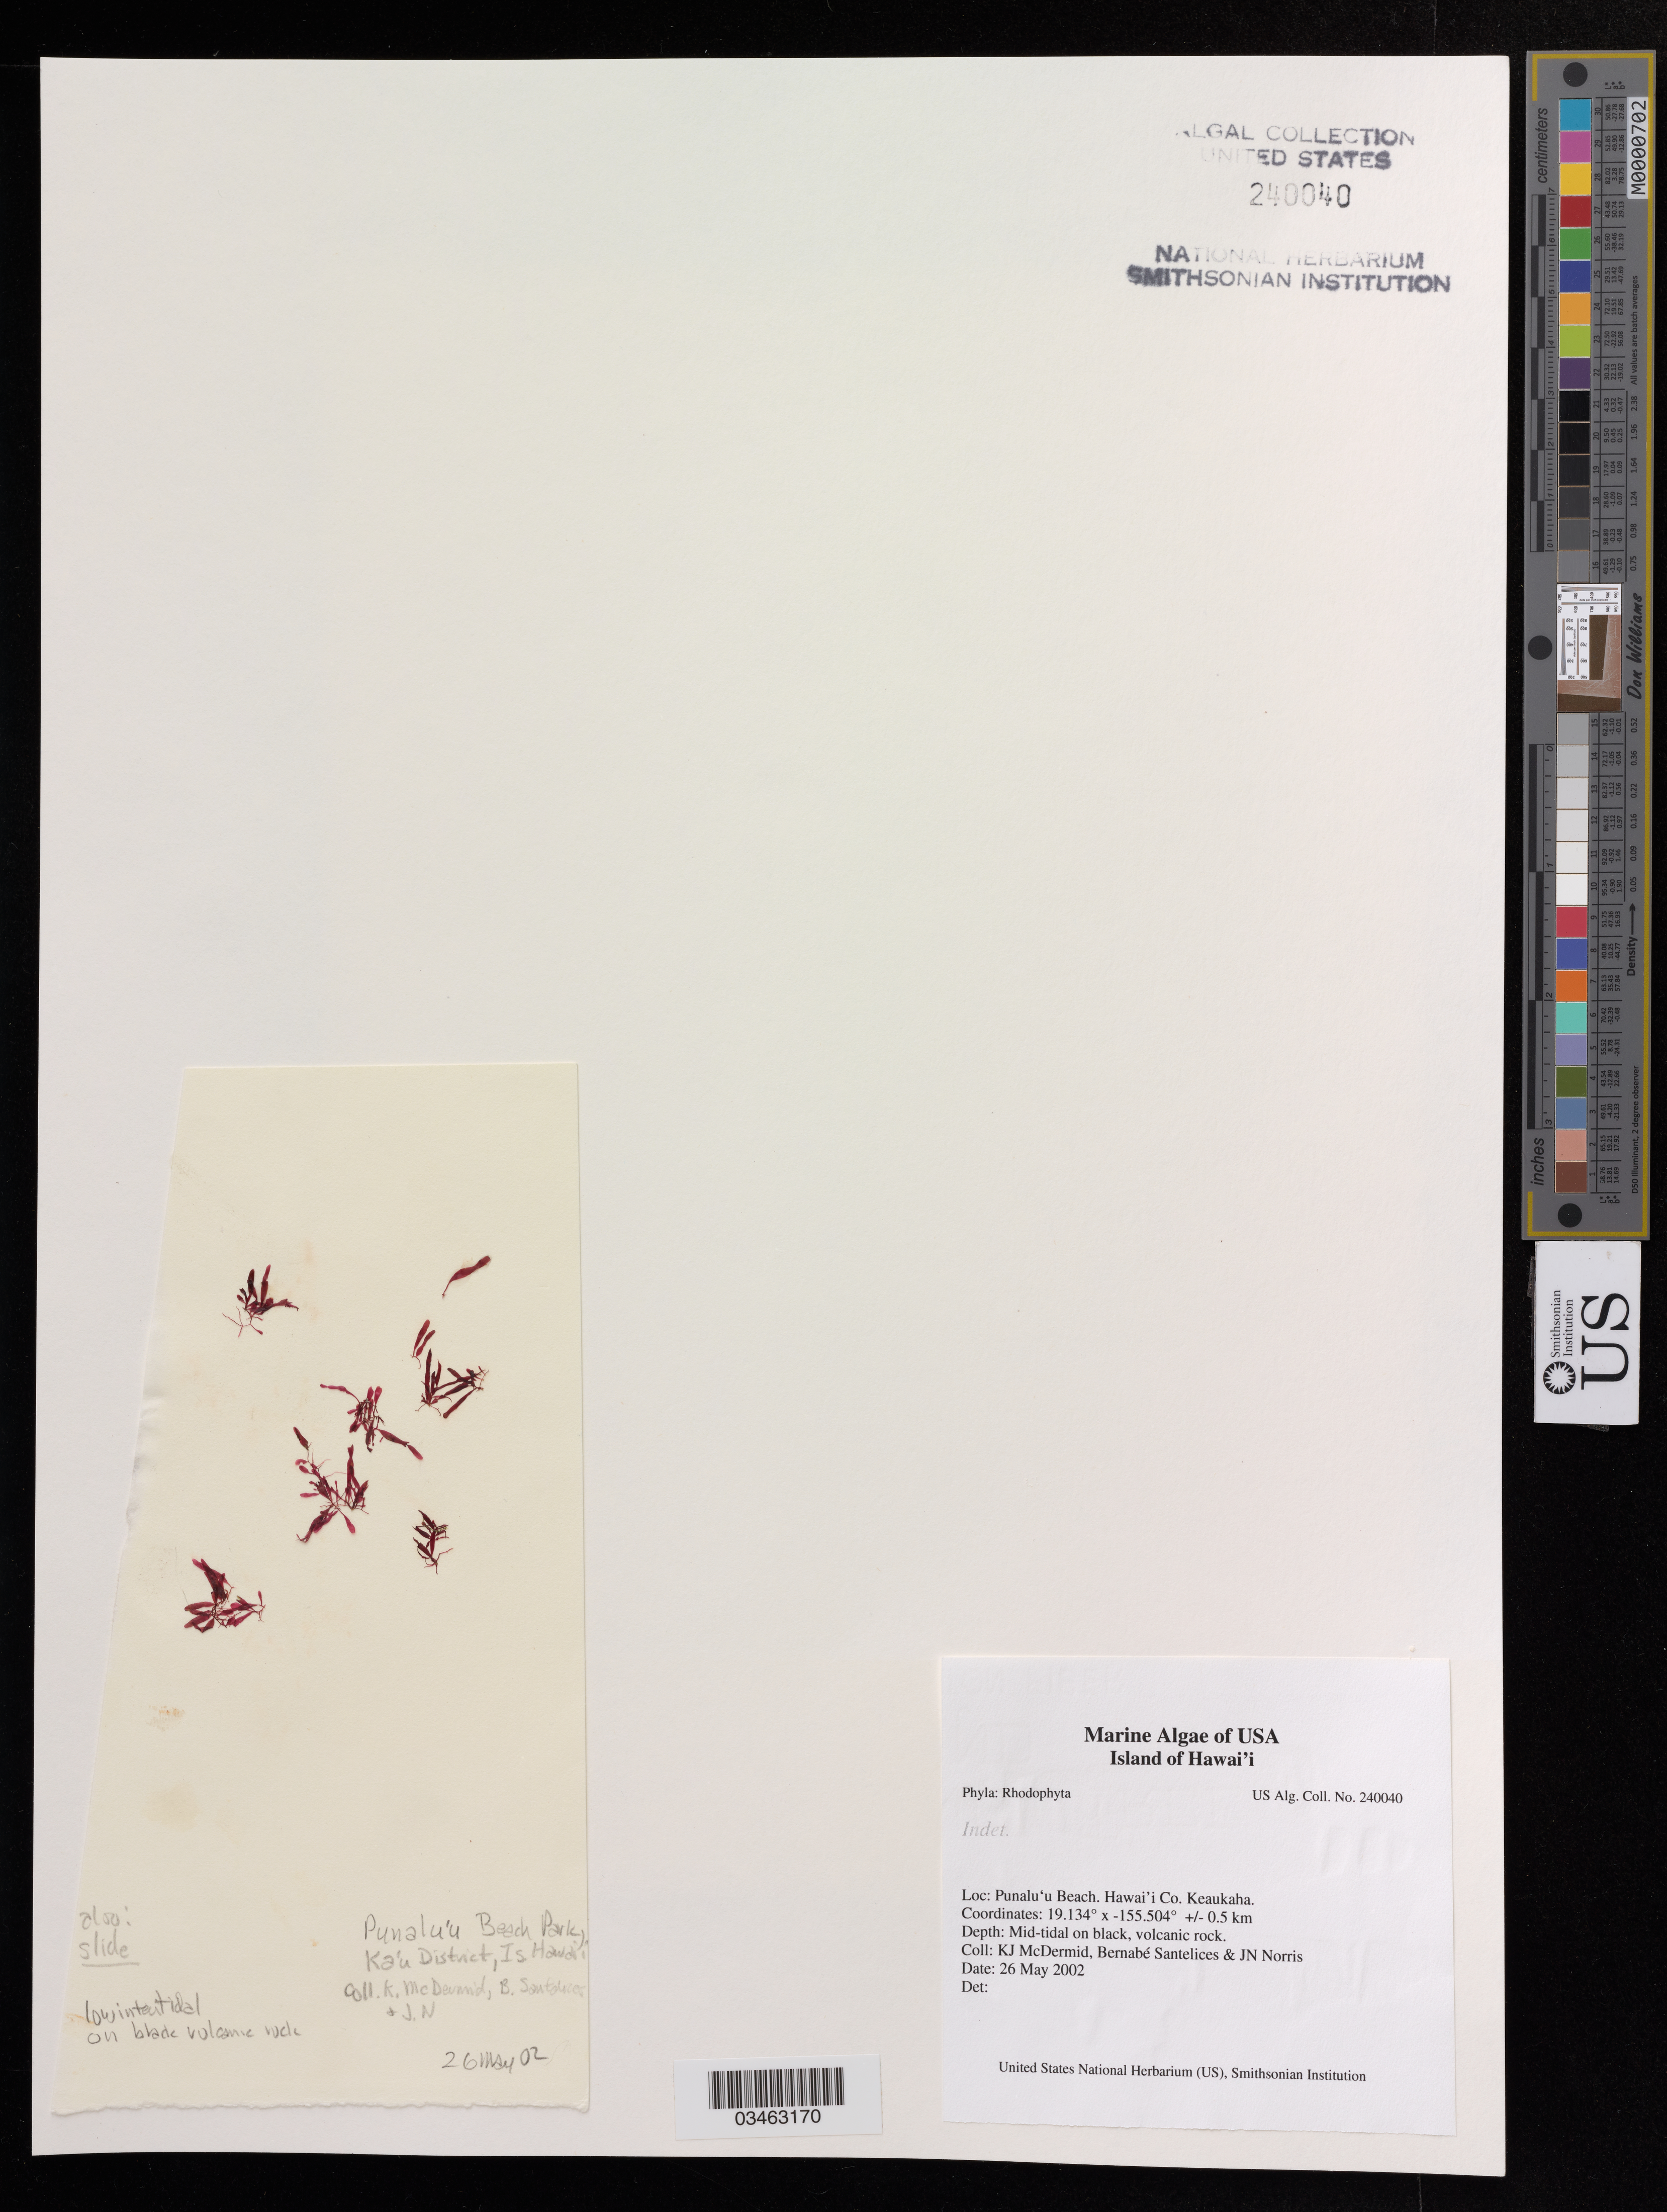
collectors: K. McDermid, B. Santelices & J. N. Norris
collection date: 2002-05-26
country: United States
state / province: Hawaii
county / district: Hawaii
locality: Punalu' u Beach. Keaukaha.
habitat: Mid-tidal on black, volcanic rock.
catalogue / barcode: US 240040